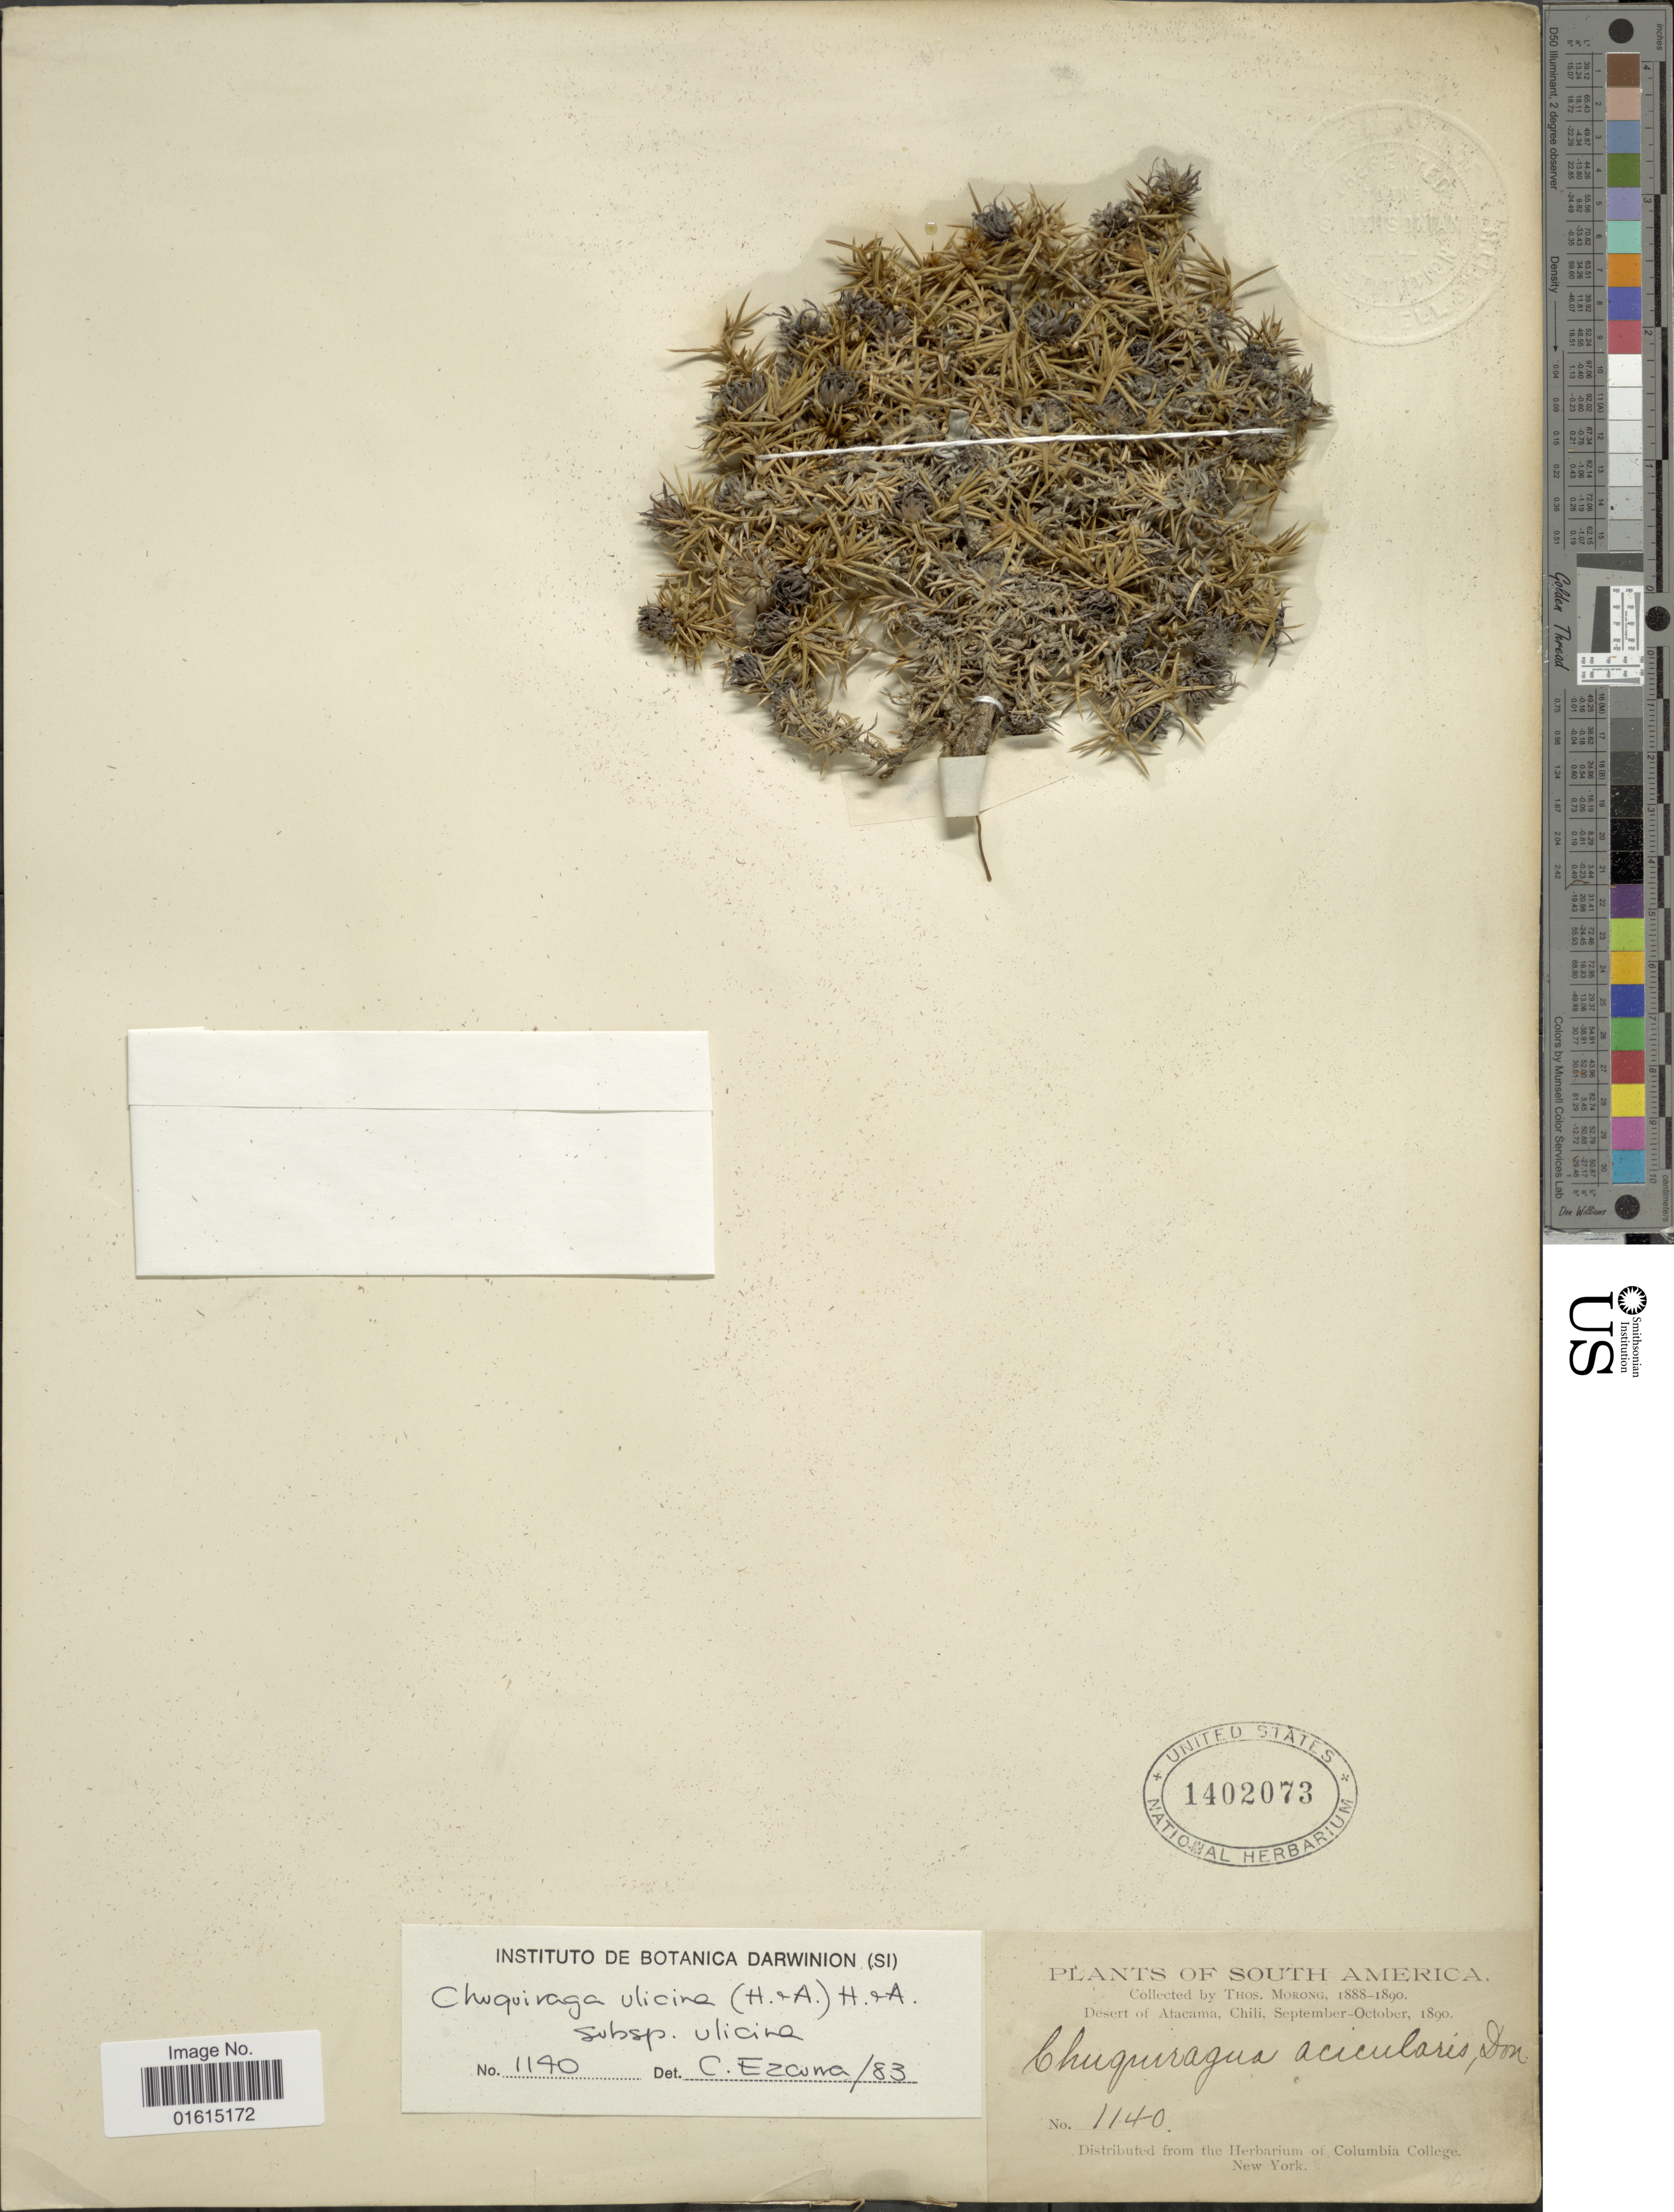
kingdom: Plantae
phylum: Tracheophyta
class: Magnoliopsida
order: Asterales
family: Asteraceae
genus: Chuquiraga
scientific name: Chuquiraga ulicina subsp. ulicina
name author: Hook.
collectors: ex herb. T. Morong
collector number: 1140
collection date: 1890-09/1890-10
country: Chile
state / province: Atacama (III)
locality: South America, Desert of Atacama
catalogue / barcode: US 1402073